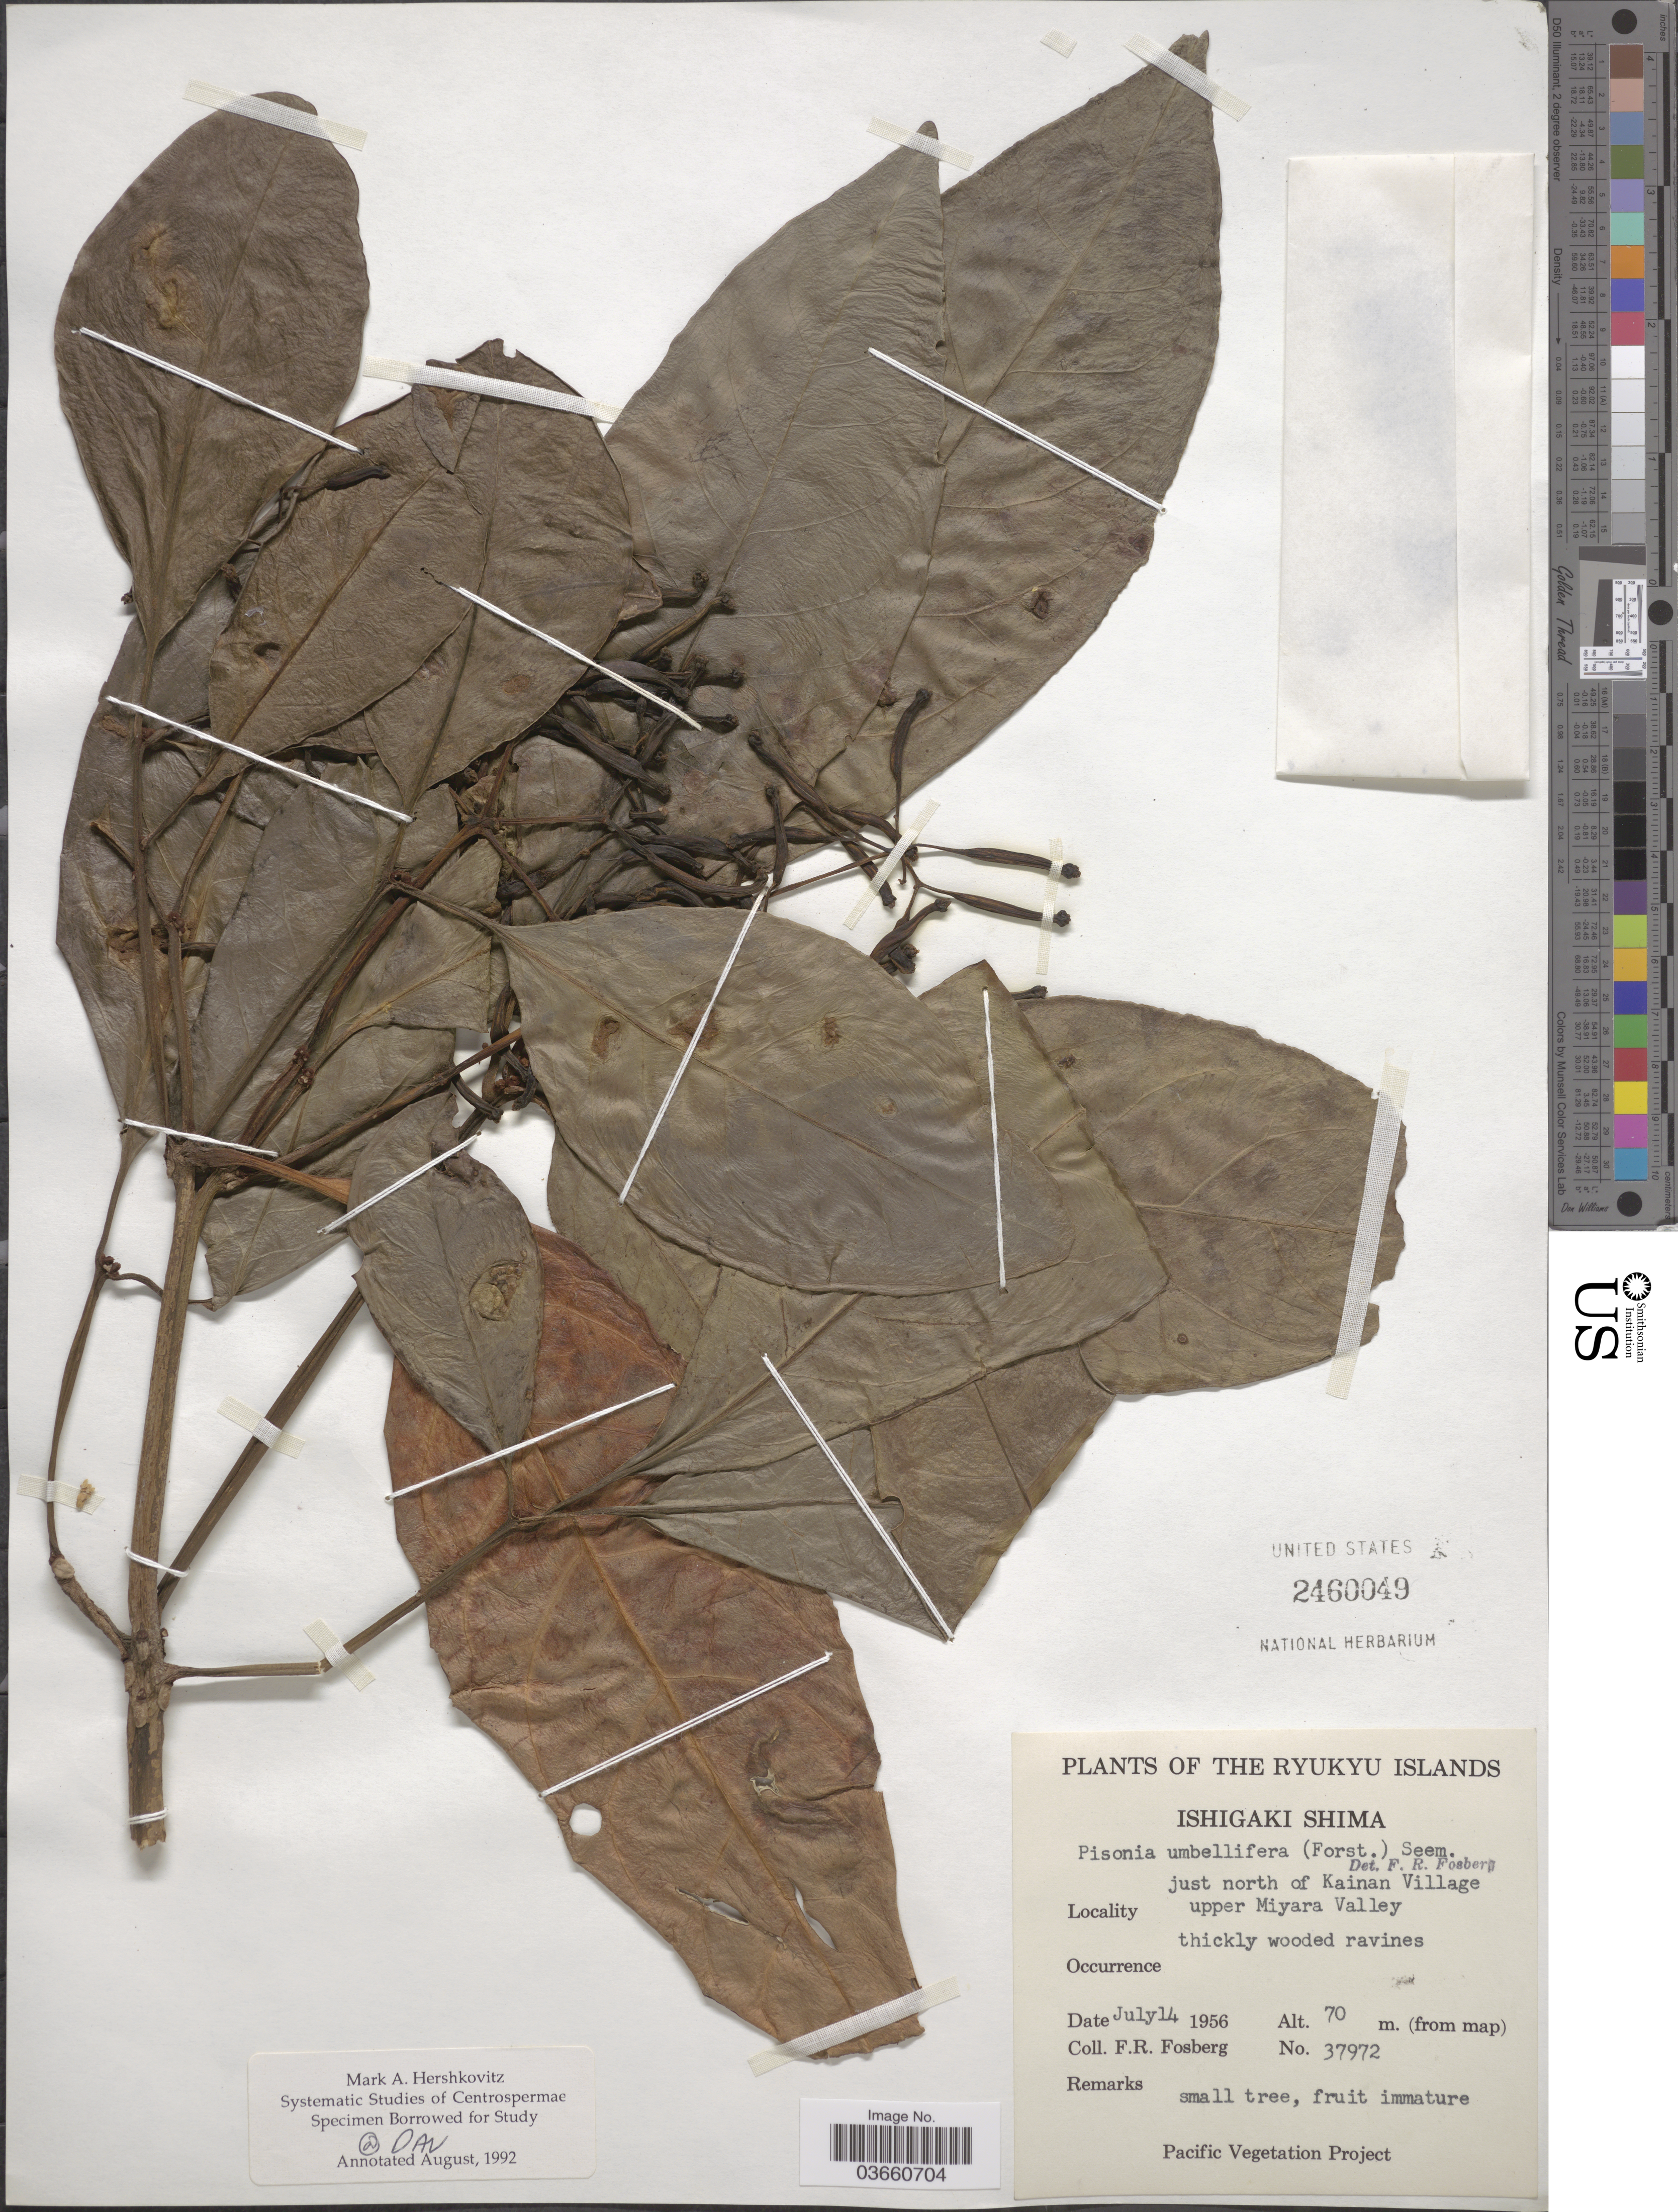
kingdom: Plantae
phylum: Tracheophyta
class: Magnoliopsida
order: Caryophyllales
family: Nyctaginaceae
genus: Pisonia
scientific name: Pisonia umbellifera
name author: (J.R. Forst. & G. Forst.) Seem.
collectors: F. R. Fosberg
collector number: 37972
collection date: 1956-07-14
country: Japan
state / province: Okinawa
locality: The Ryukyu Islands. Ishigaki Shima. Just north of Kainan Village upper Miyara Valley.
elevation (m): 70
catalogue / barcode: US 2460049